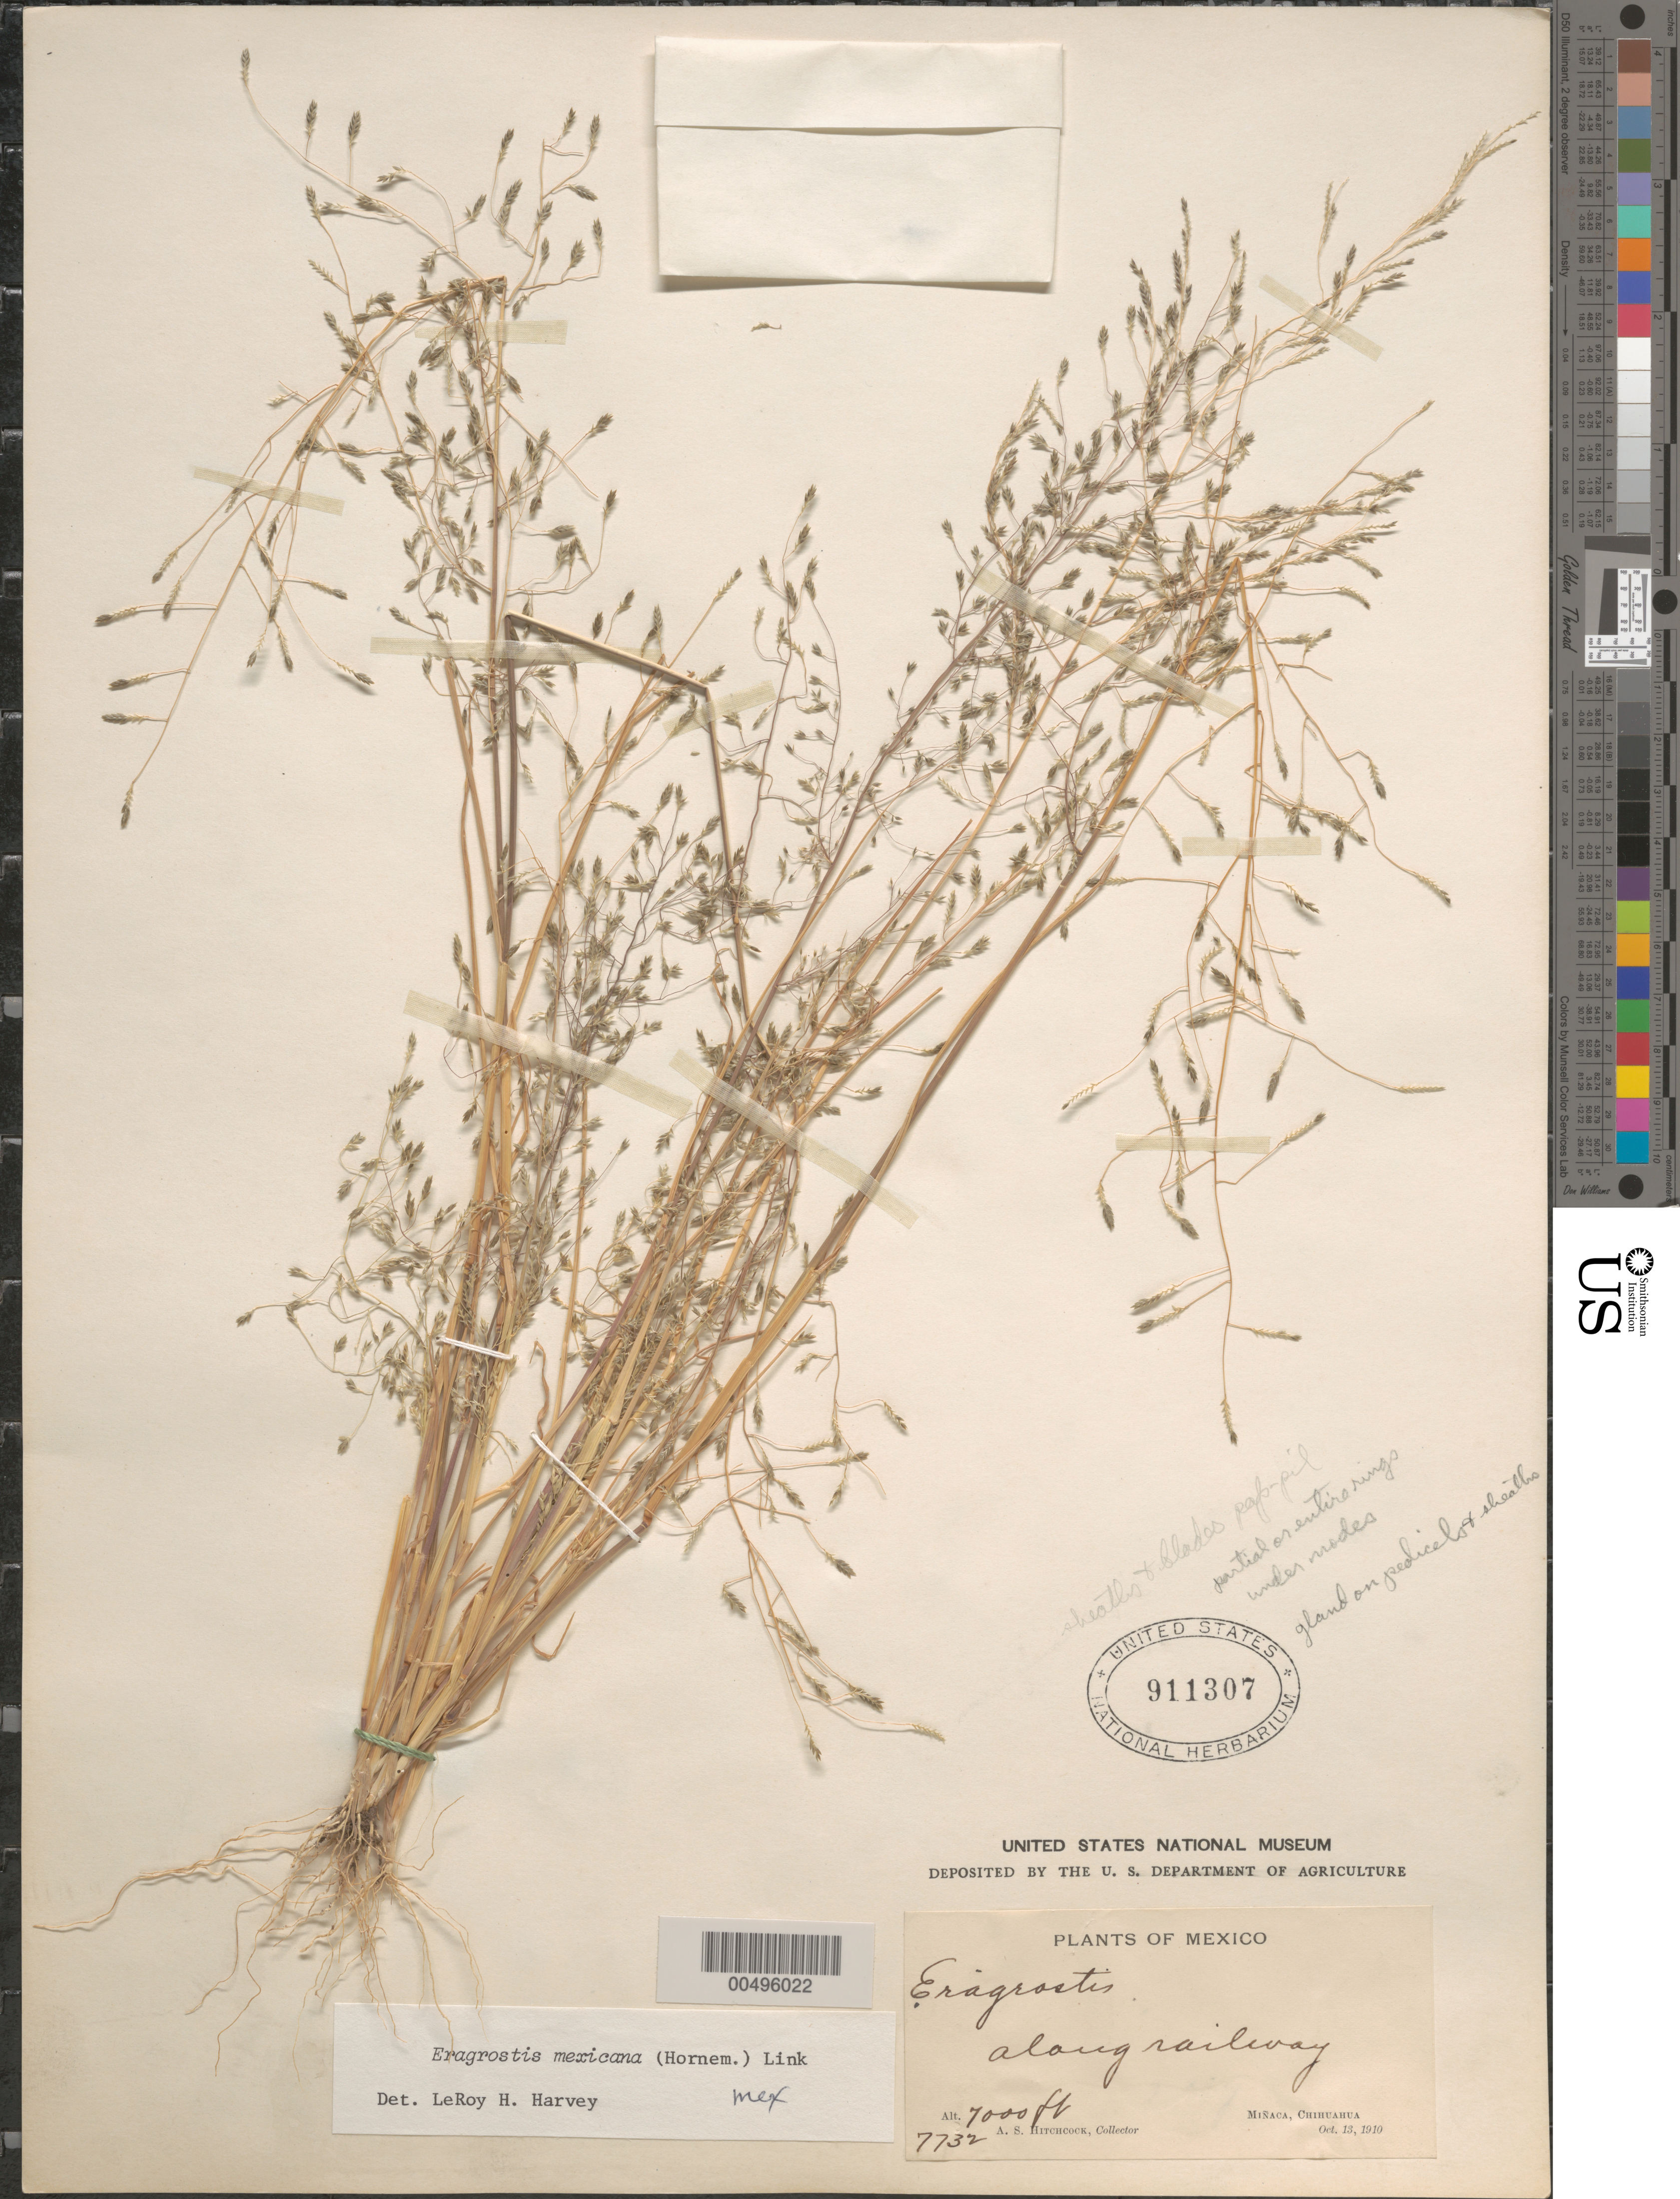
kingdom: Plantae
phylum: Tracheophyta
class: Liliopsida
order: Poales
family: Poaceae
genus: Eragrostis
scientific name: Eragrostis mexicana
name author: (Hornem.) Link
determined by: Harvey, L. H.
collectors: A. S. Hitchcock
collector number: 7732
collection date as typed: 13 Oct 1910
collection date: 1910-10-13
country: Mexico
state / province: Chihuahua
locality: Miñaca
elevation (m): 2134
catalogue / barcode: US 911307